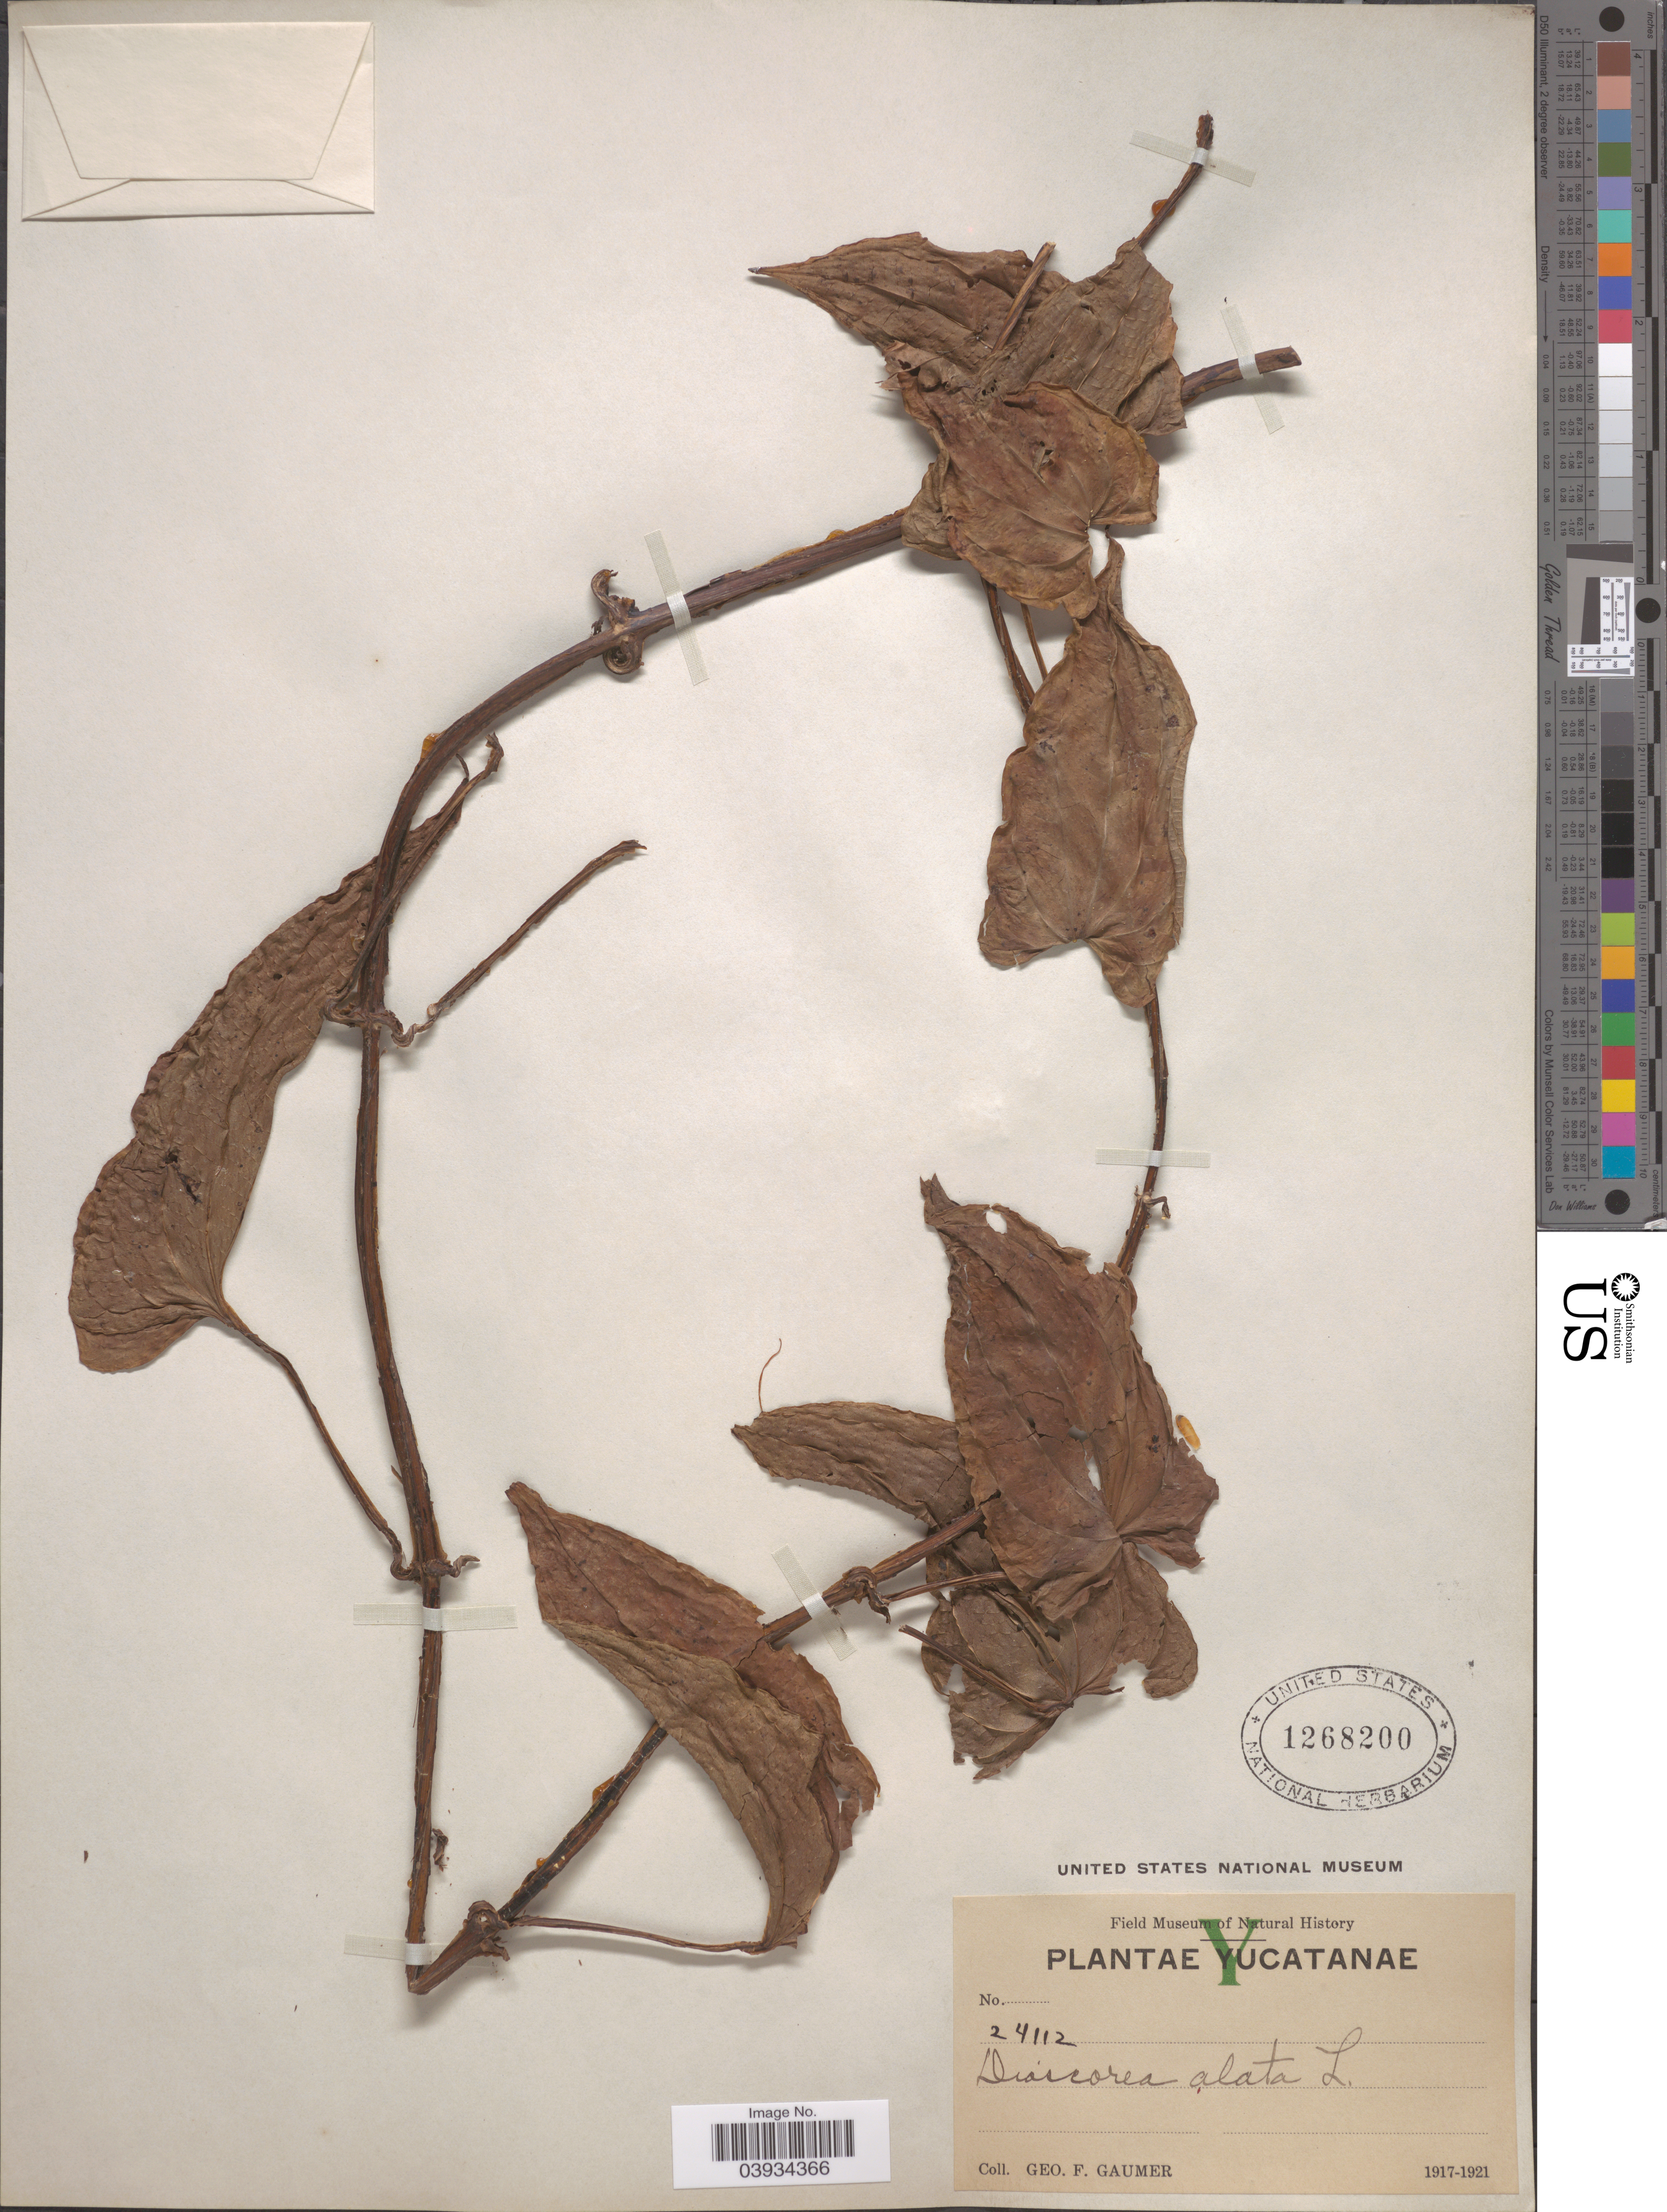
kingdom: Plantae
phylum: Tracheophyta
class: Liliopsida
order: Dioscoreales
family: Dioscoreaceae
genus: Dioscorea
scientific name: Dioscorea alata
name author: L.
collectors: G. F. Gaumer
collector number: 24112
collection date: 1917/1921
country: Mexico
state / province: Yucatán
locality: Yucatanae.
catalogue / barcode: US 1268200